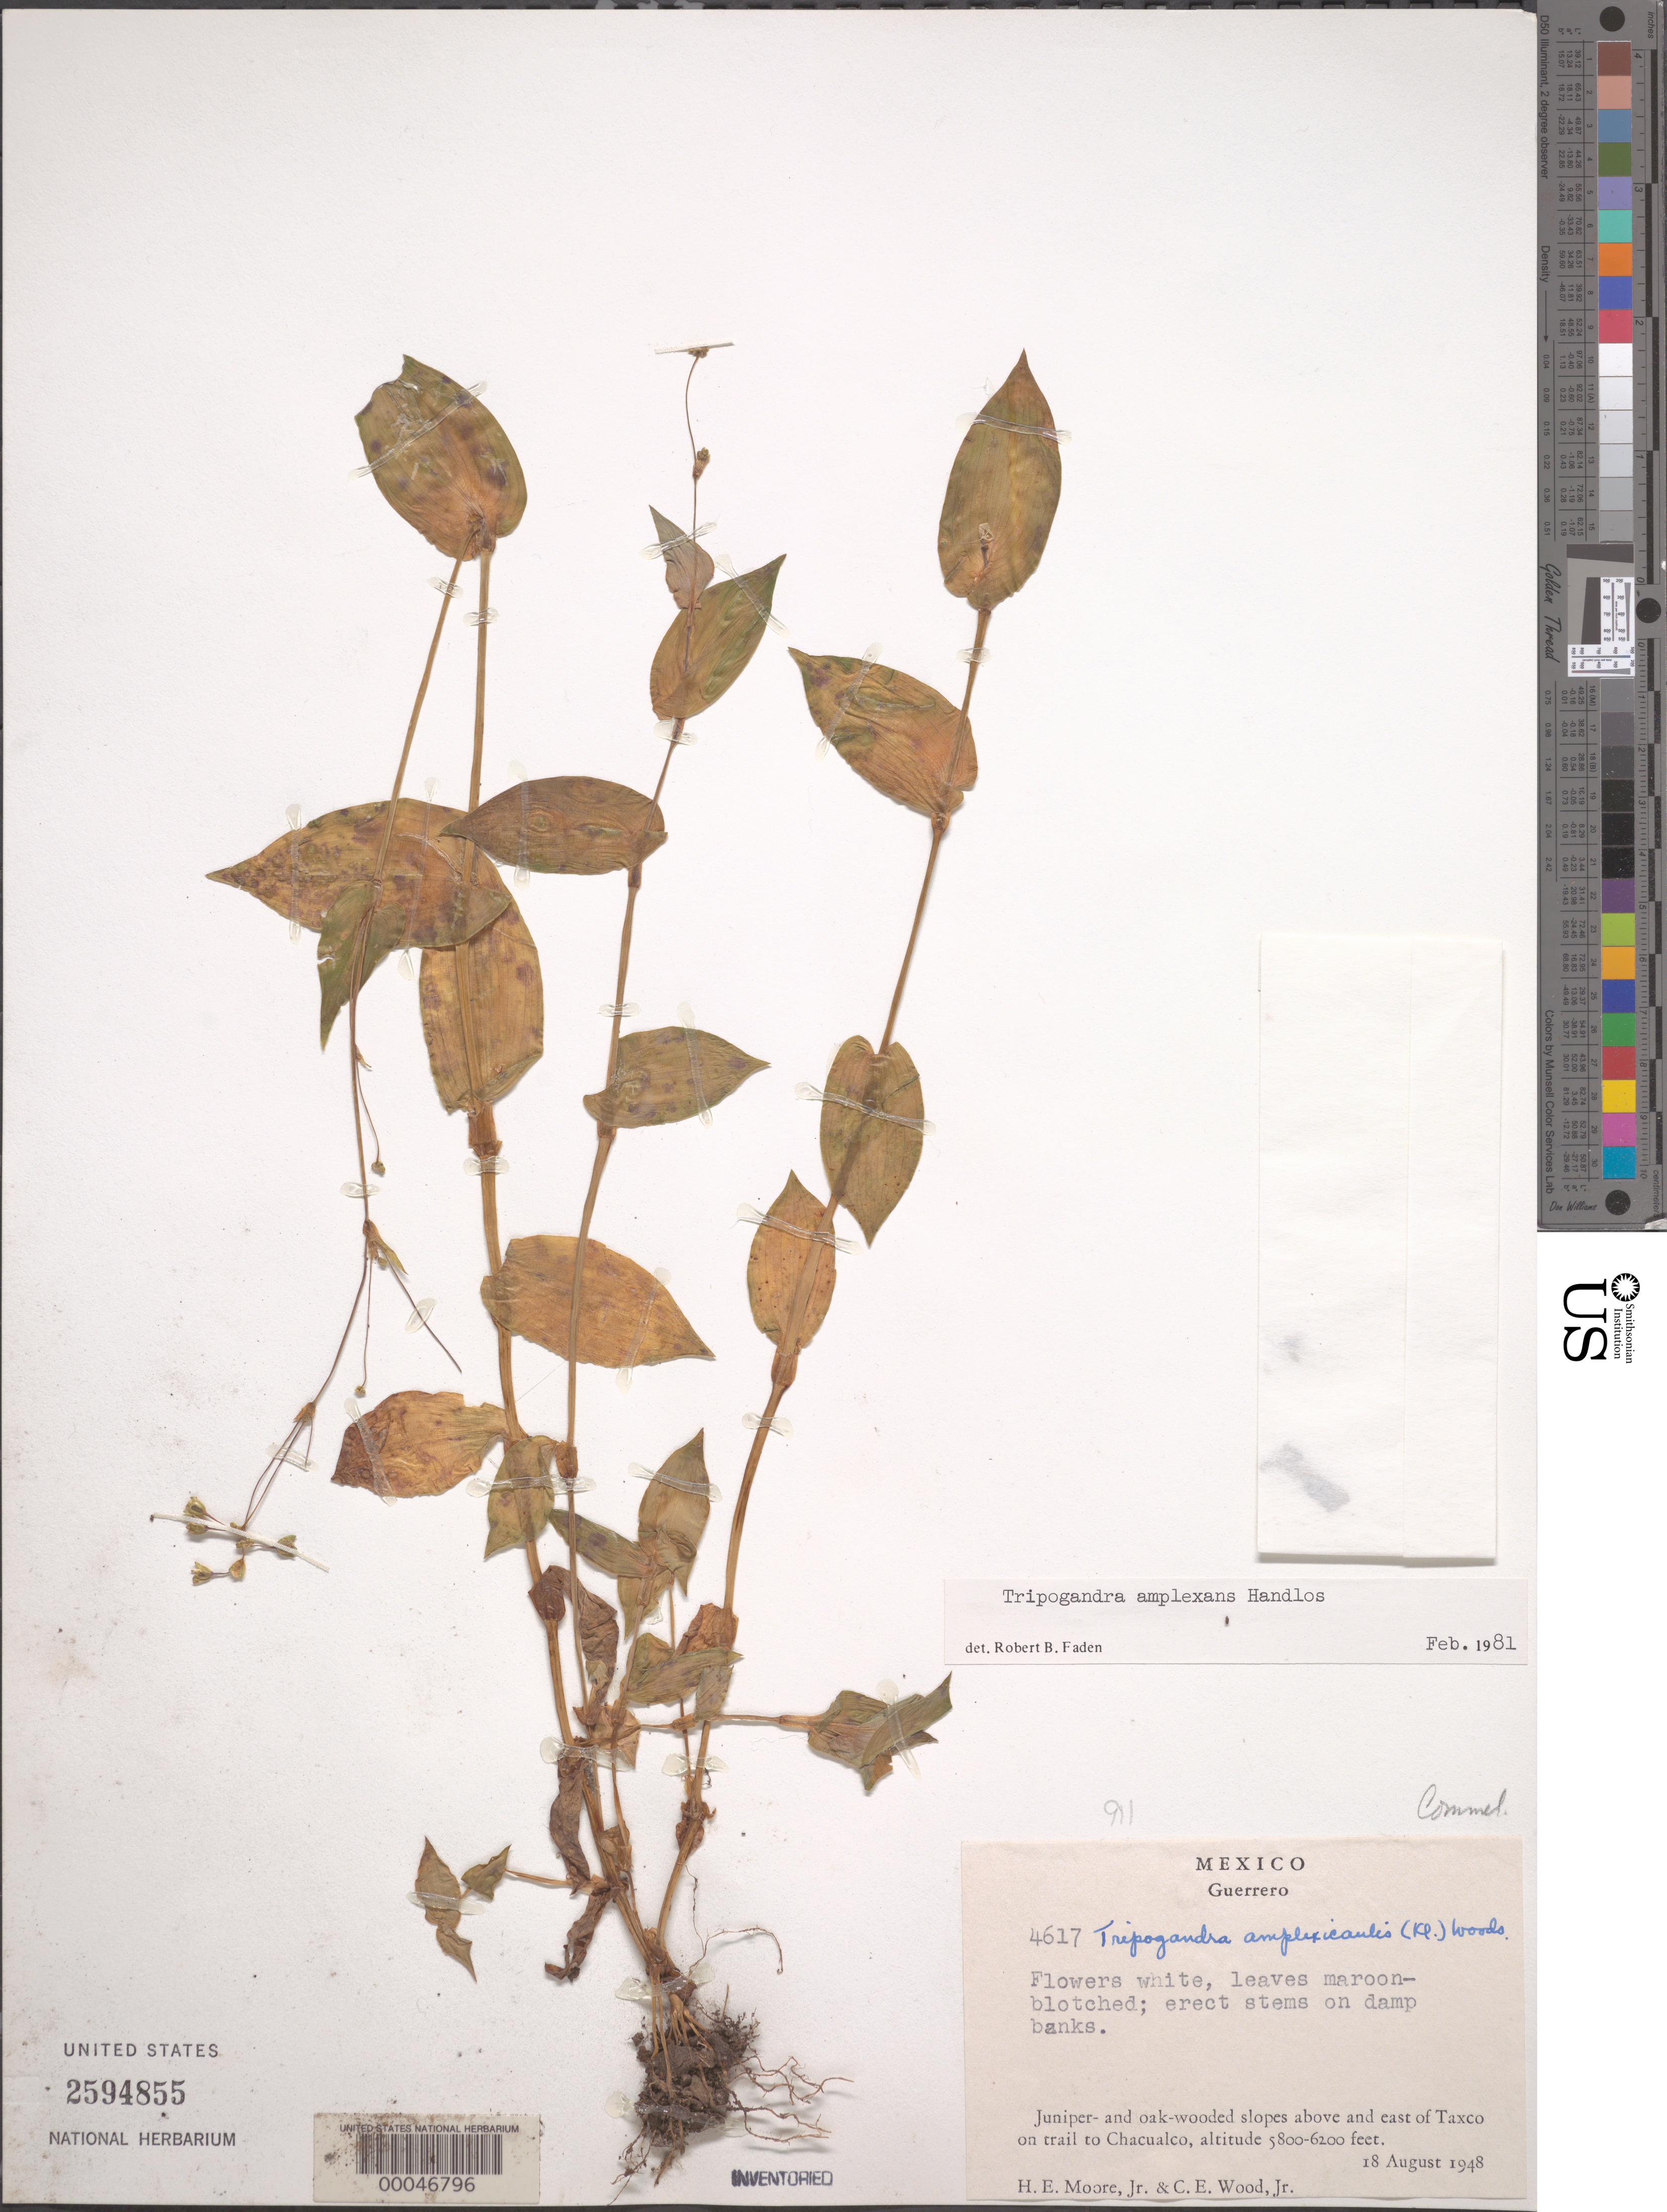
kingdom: Plantae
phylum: Tracheophyta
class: Liliopsida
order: Commelinales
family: Commelinaceae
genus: Tripogandra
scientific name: Tripogandra amplexans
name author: Handlos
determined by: Faden, Robert B., (US), Smithsonian Institution - National Museum of Natural History (UNITED STATES)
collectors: H. E. Moore & C. E. Wood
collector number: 4617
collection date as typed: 18 Aug 1948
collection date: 1948-08-18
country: Mexico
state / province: Guerrero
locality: E of Taxco, trail to Chacualco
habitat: Damp, wooded slopes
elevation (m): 1769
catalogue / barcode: US 2594855